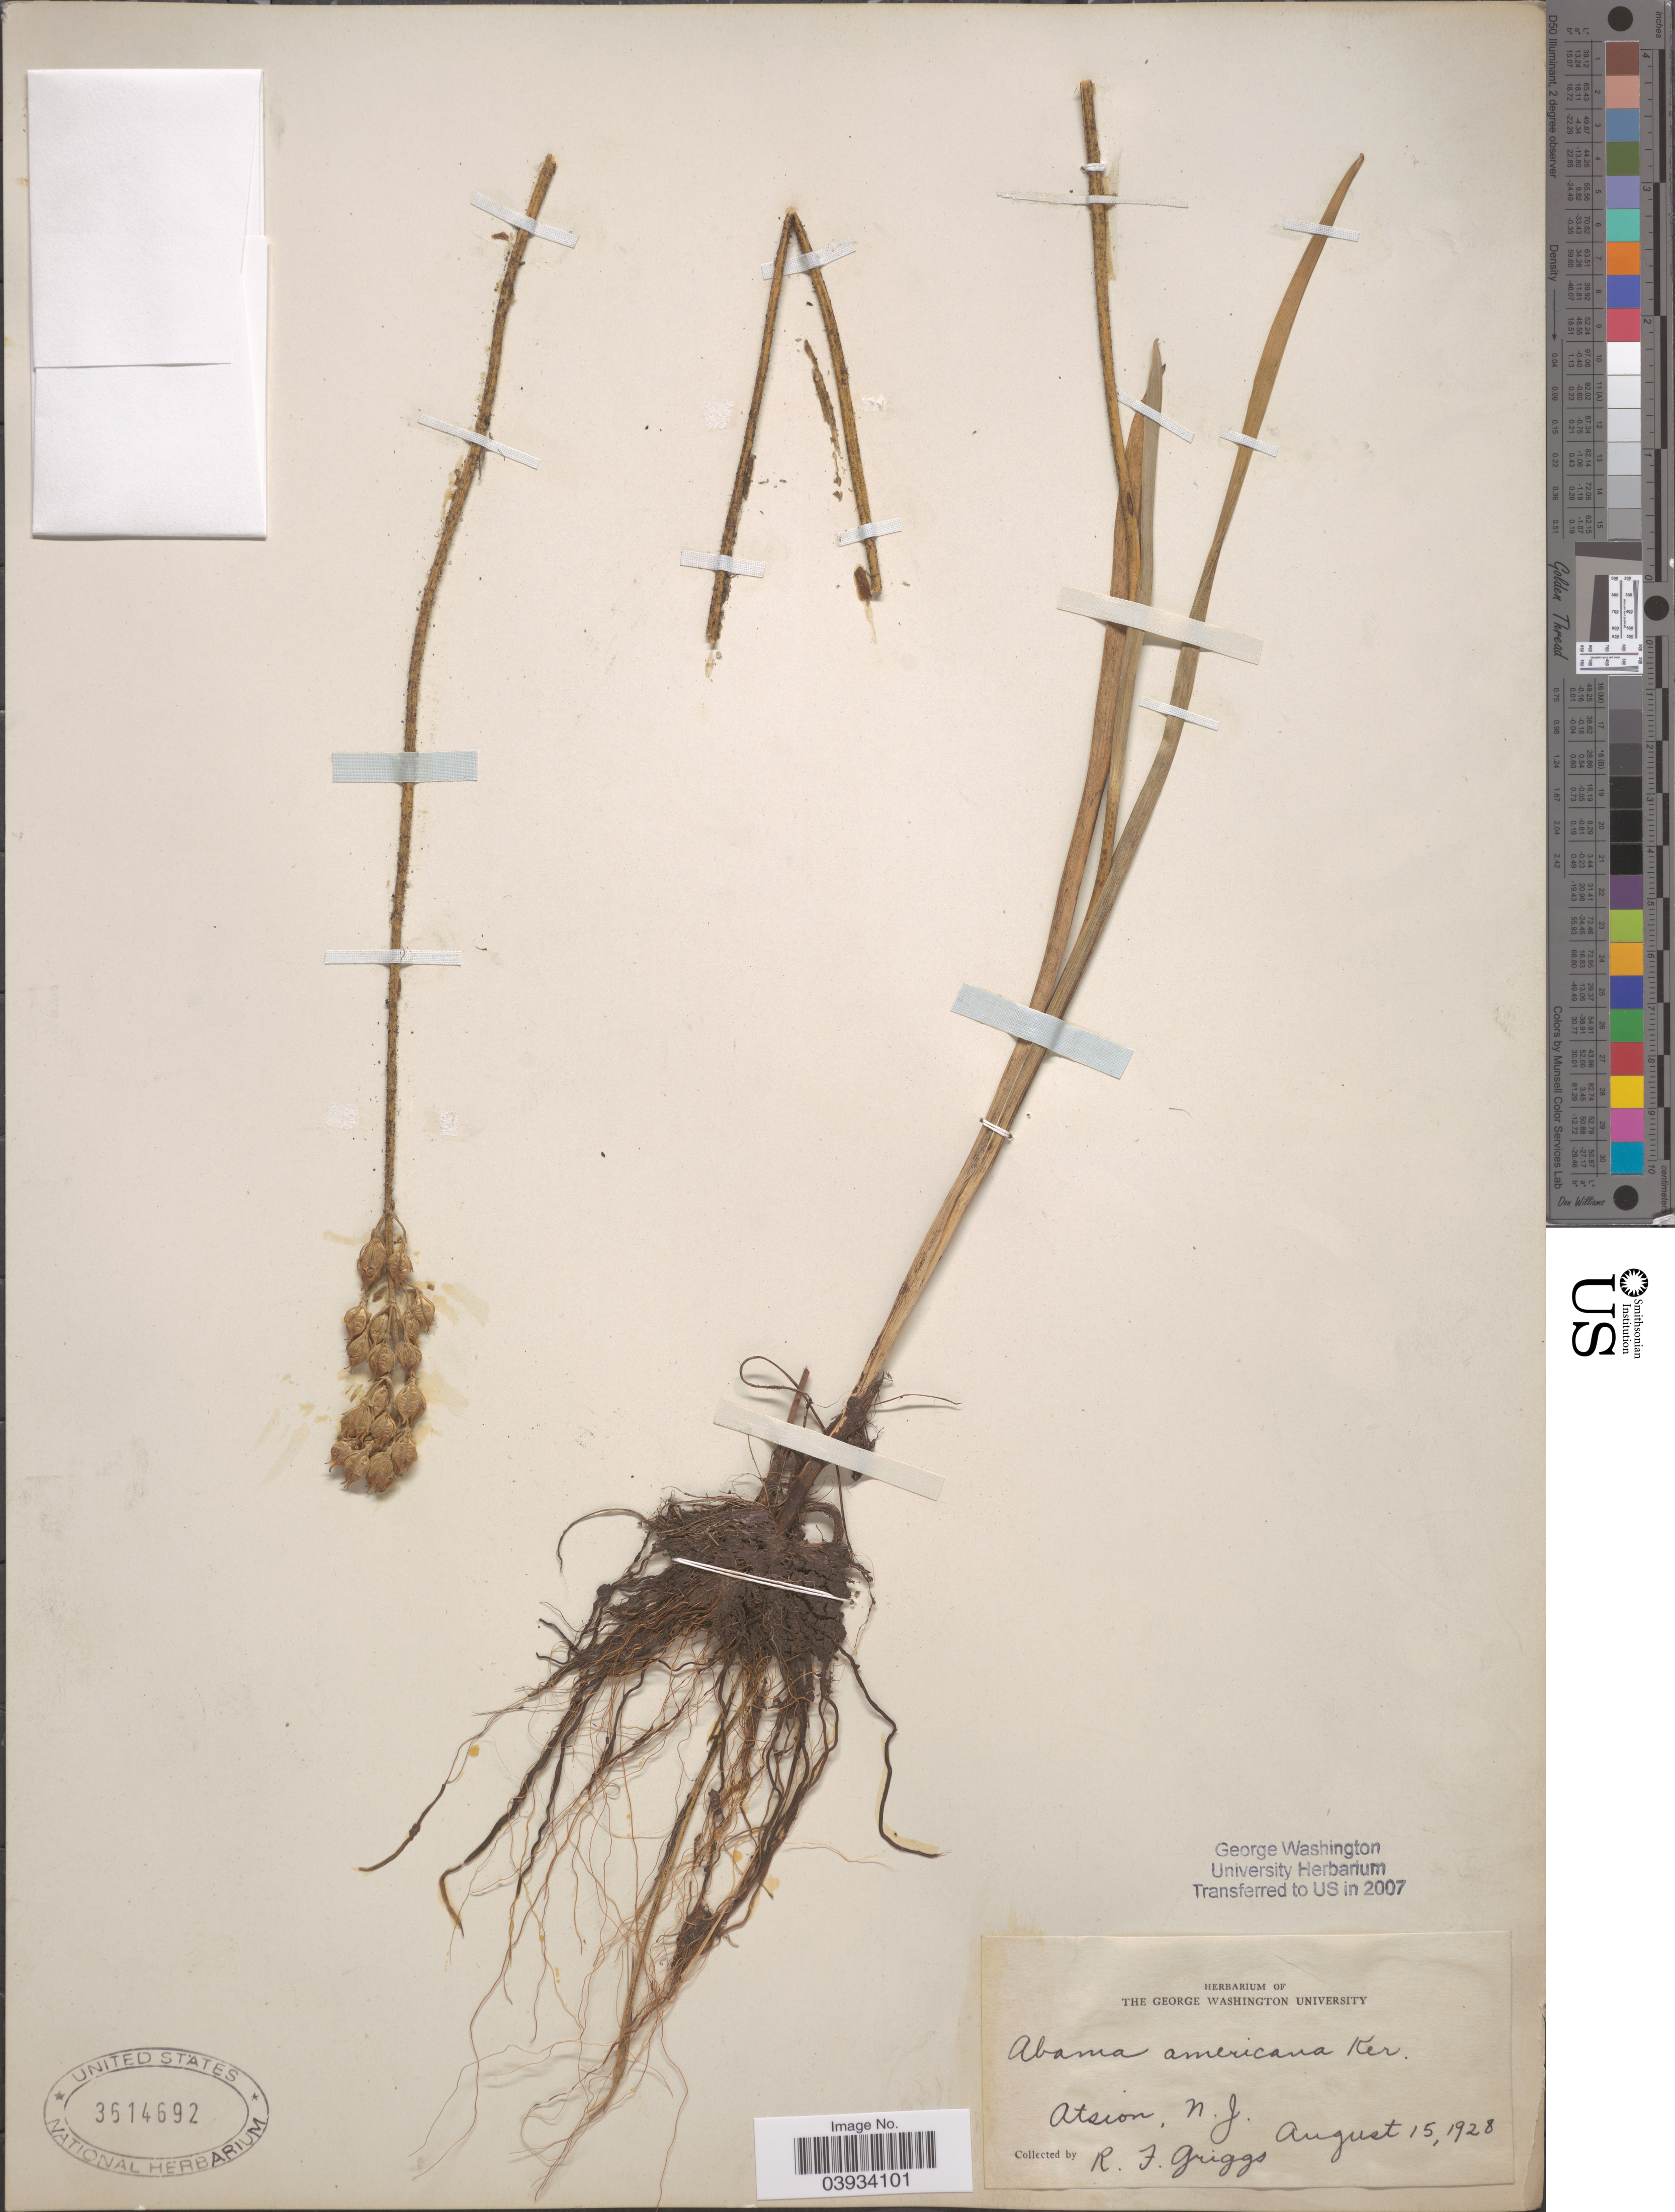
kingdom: Plantae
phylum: Tracheophyta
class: Liliopsida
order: Dioscoreales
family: Nartheciaceae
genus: Narthecium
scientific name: Narthecium americanum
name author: Ker Gawl.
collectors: R. F. Griggs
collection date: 1928-08-15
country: United States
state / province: New Jersey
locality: Atsion.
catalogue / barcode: US 3614692